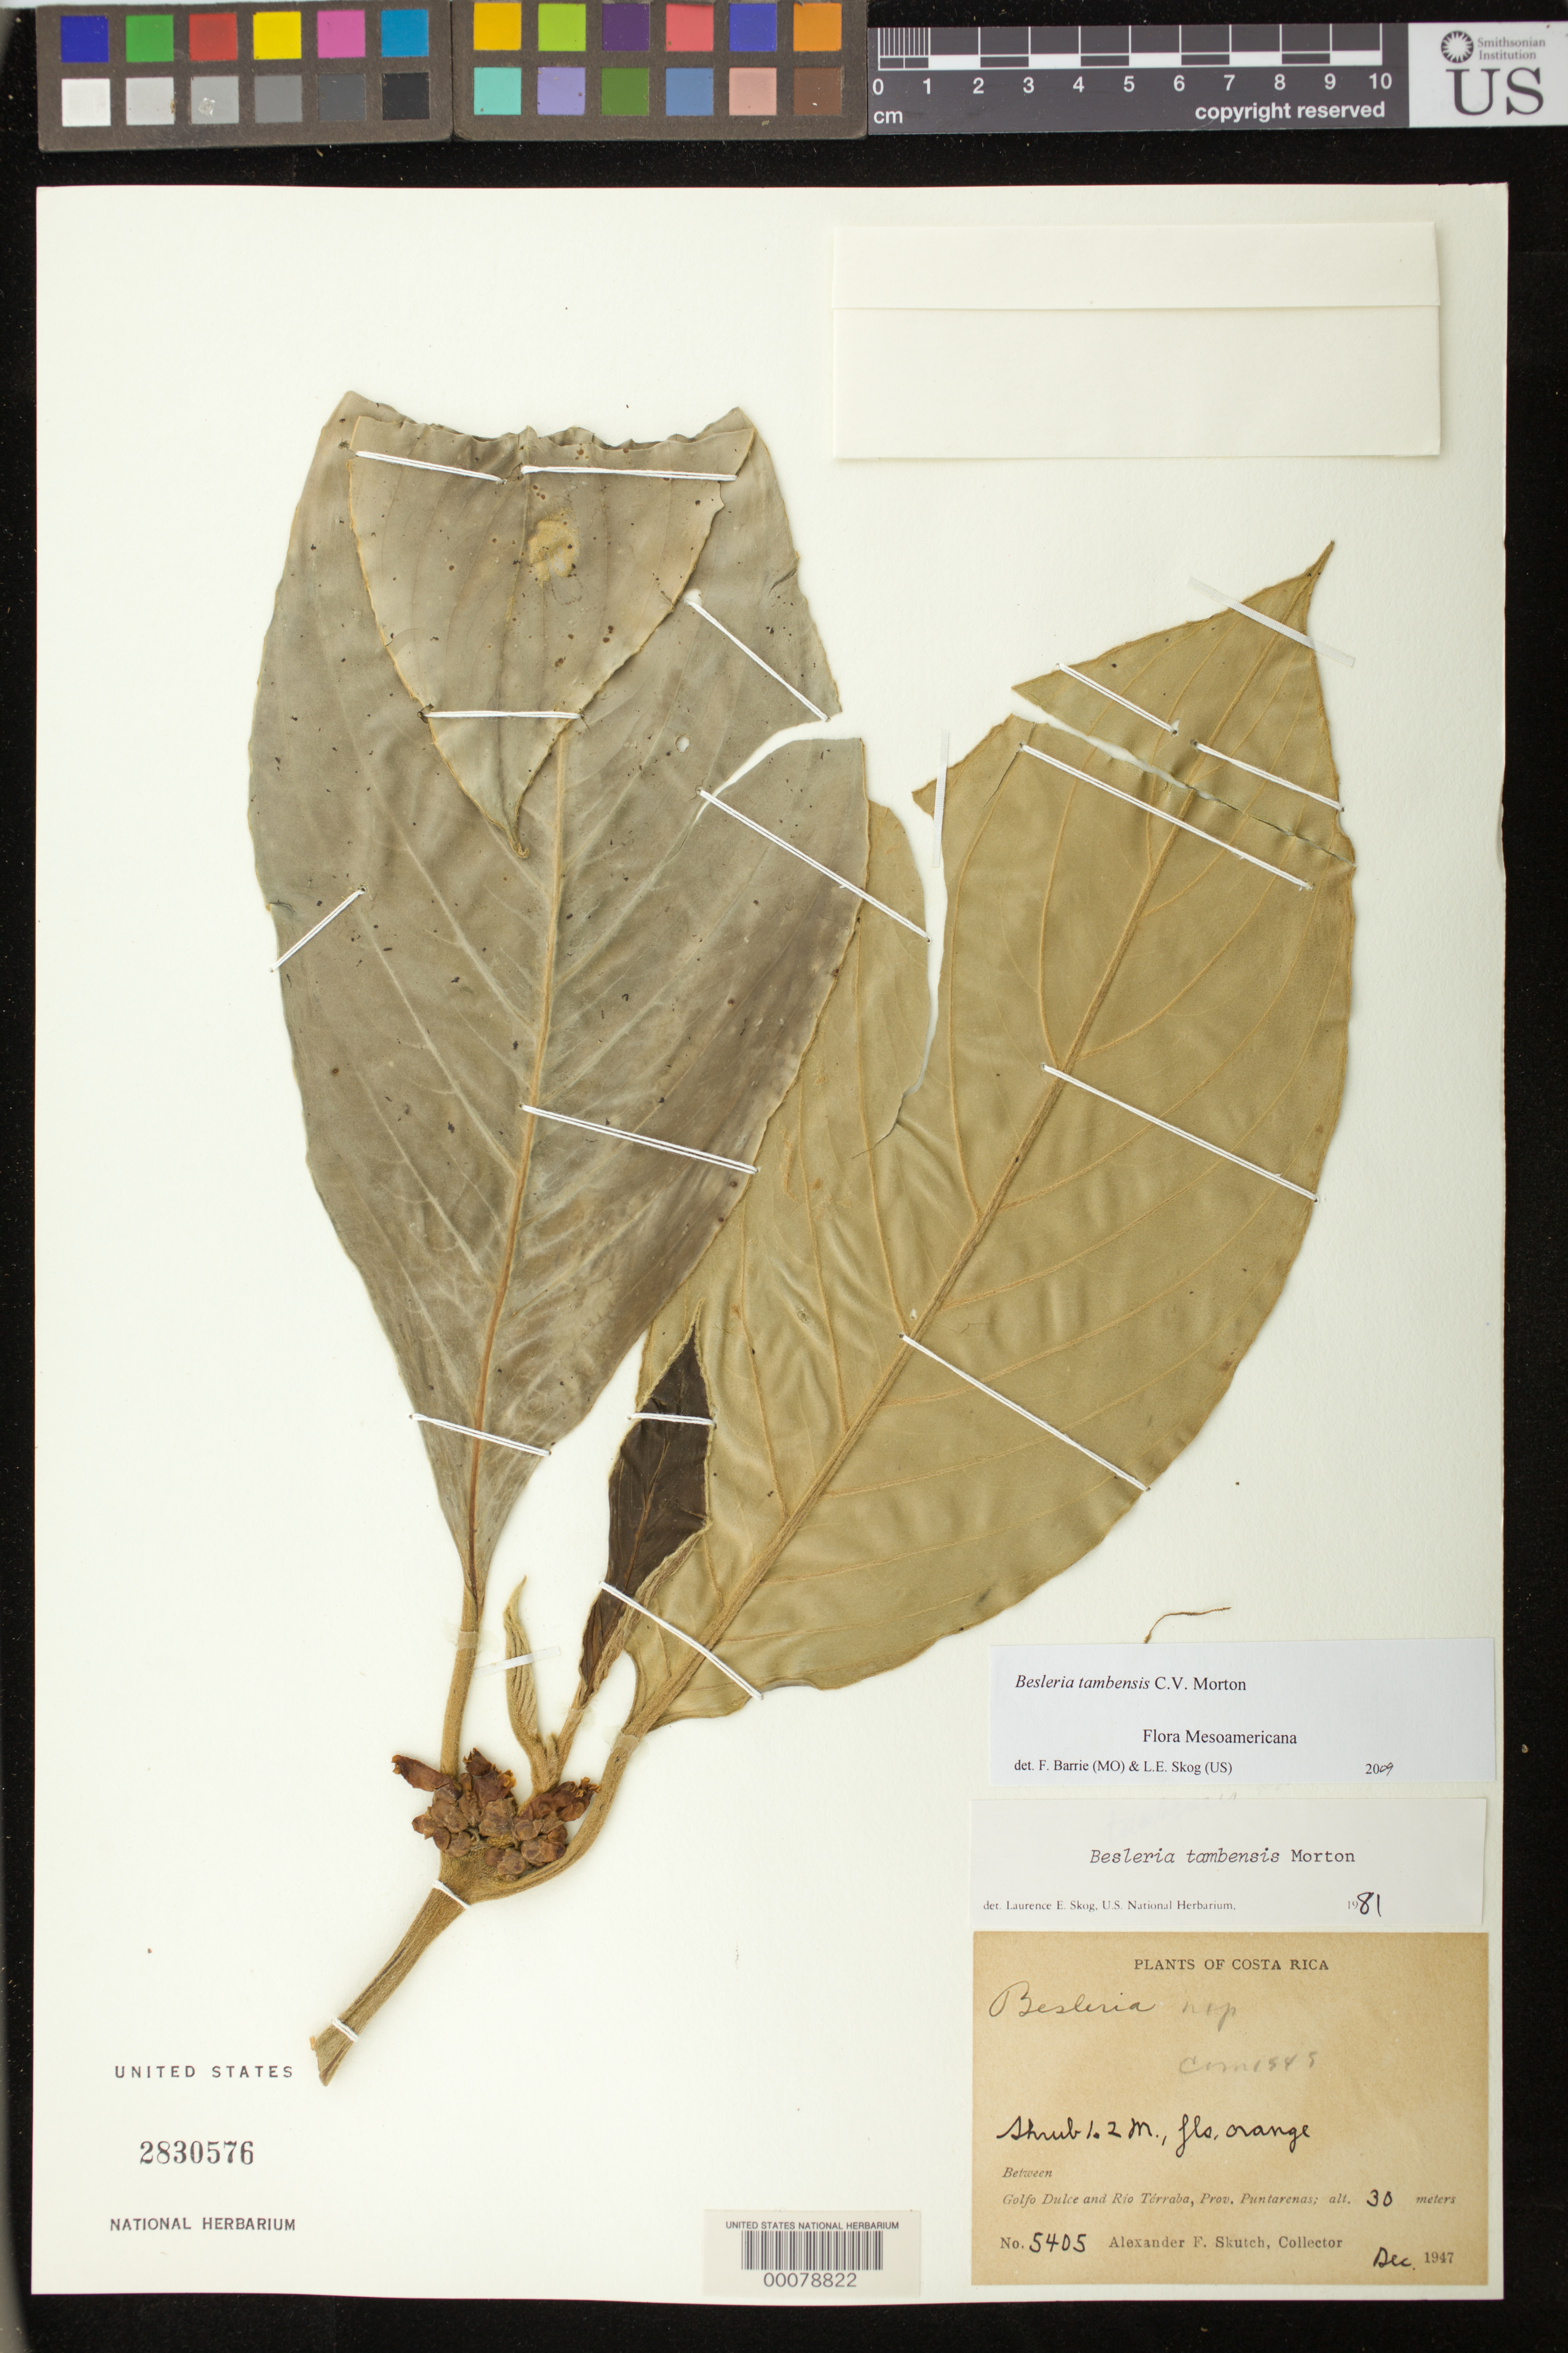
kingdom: Plantae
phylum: Tracheophyta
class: Magnoliopsida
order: Lamiales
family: Gesneriaceae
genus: Besleria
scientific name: Besleria tambensis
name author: C.V. Morton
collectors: A. F. Skutch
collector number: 5405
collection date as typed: Dec 1947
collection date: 1947-12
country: Costa Rica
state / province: Puntarenas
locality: Golfo Dulce and Rio Terraba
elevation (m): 30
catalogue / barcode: US 2830576